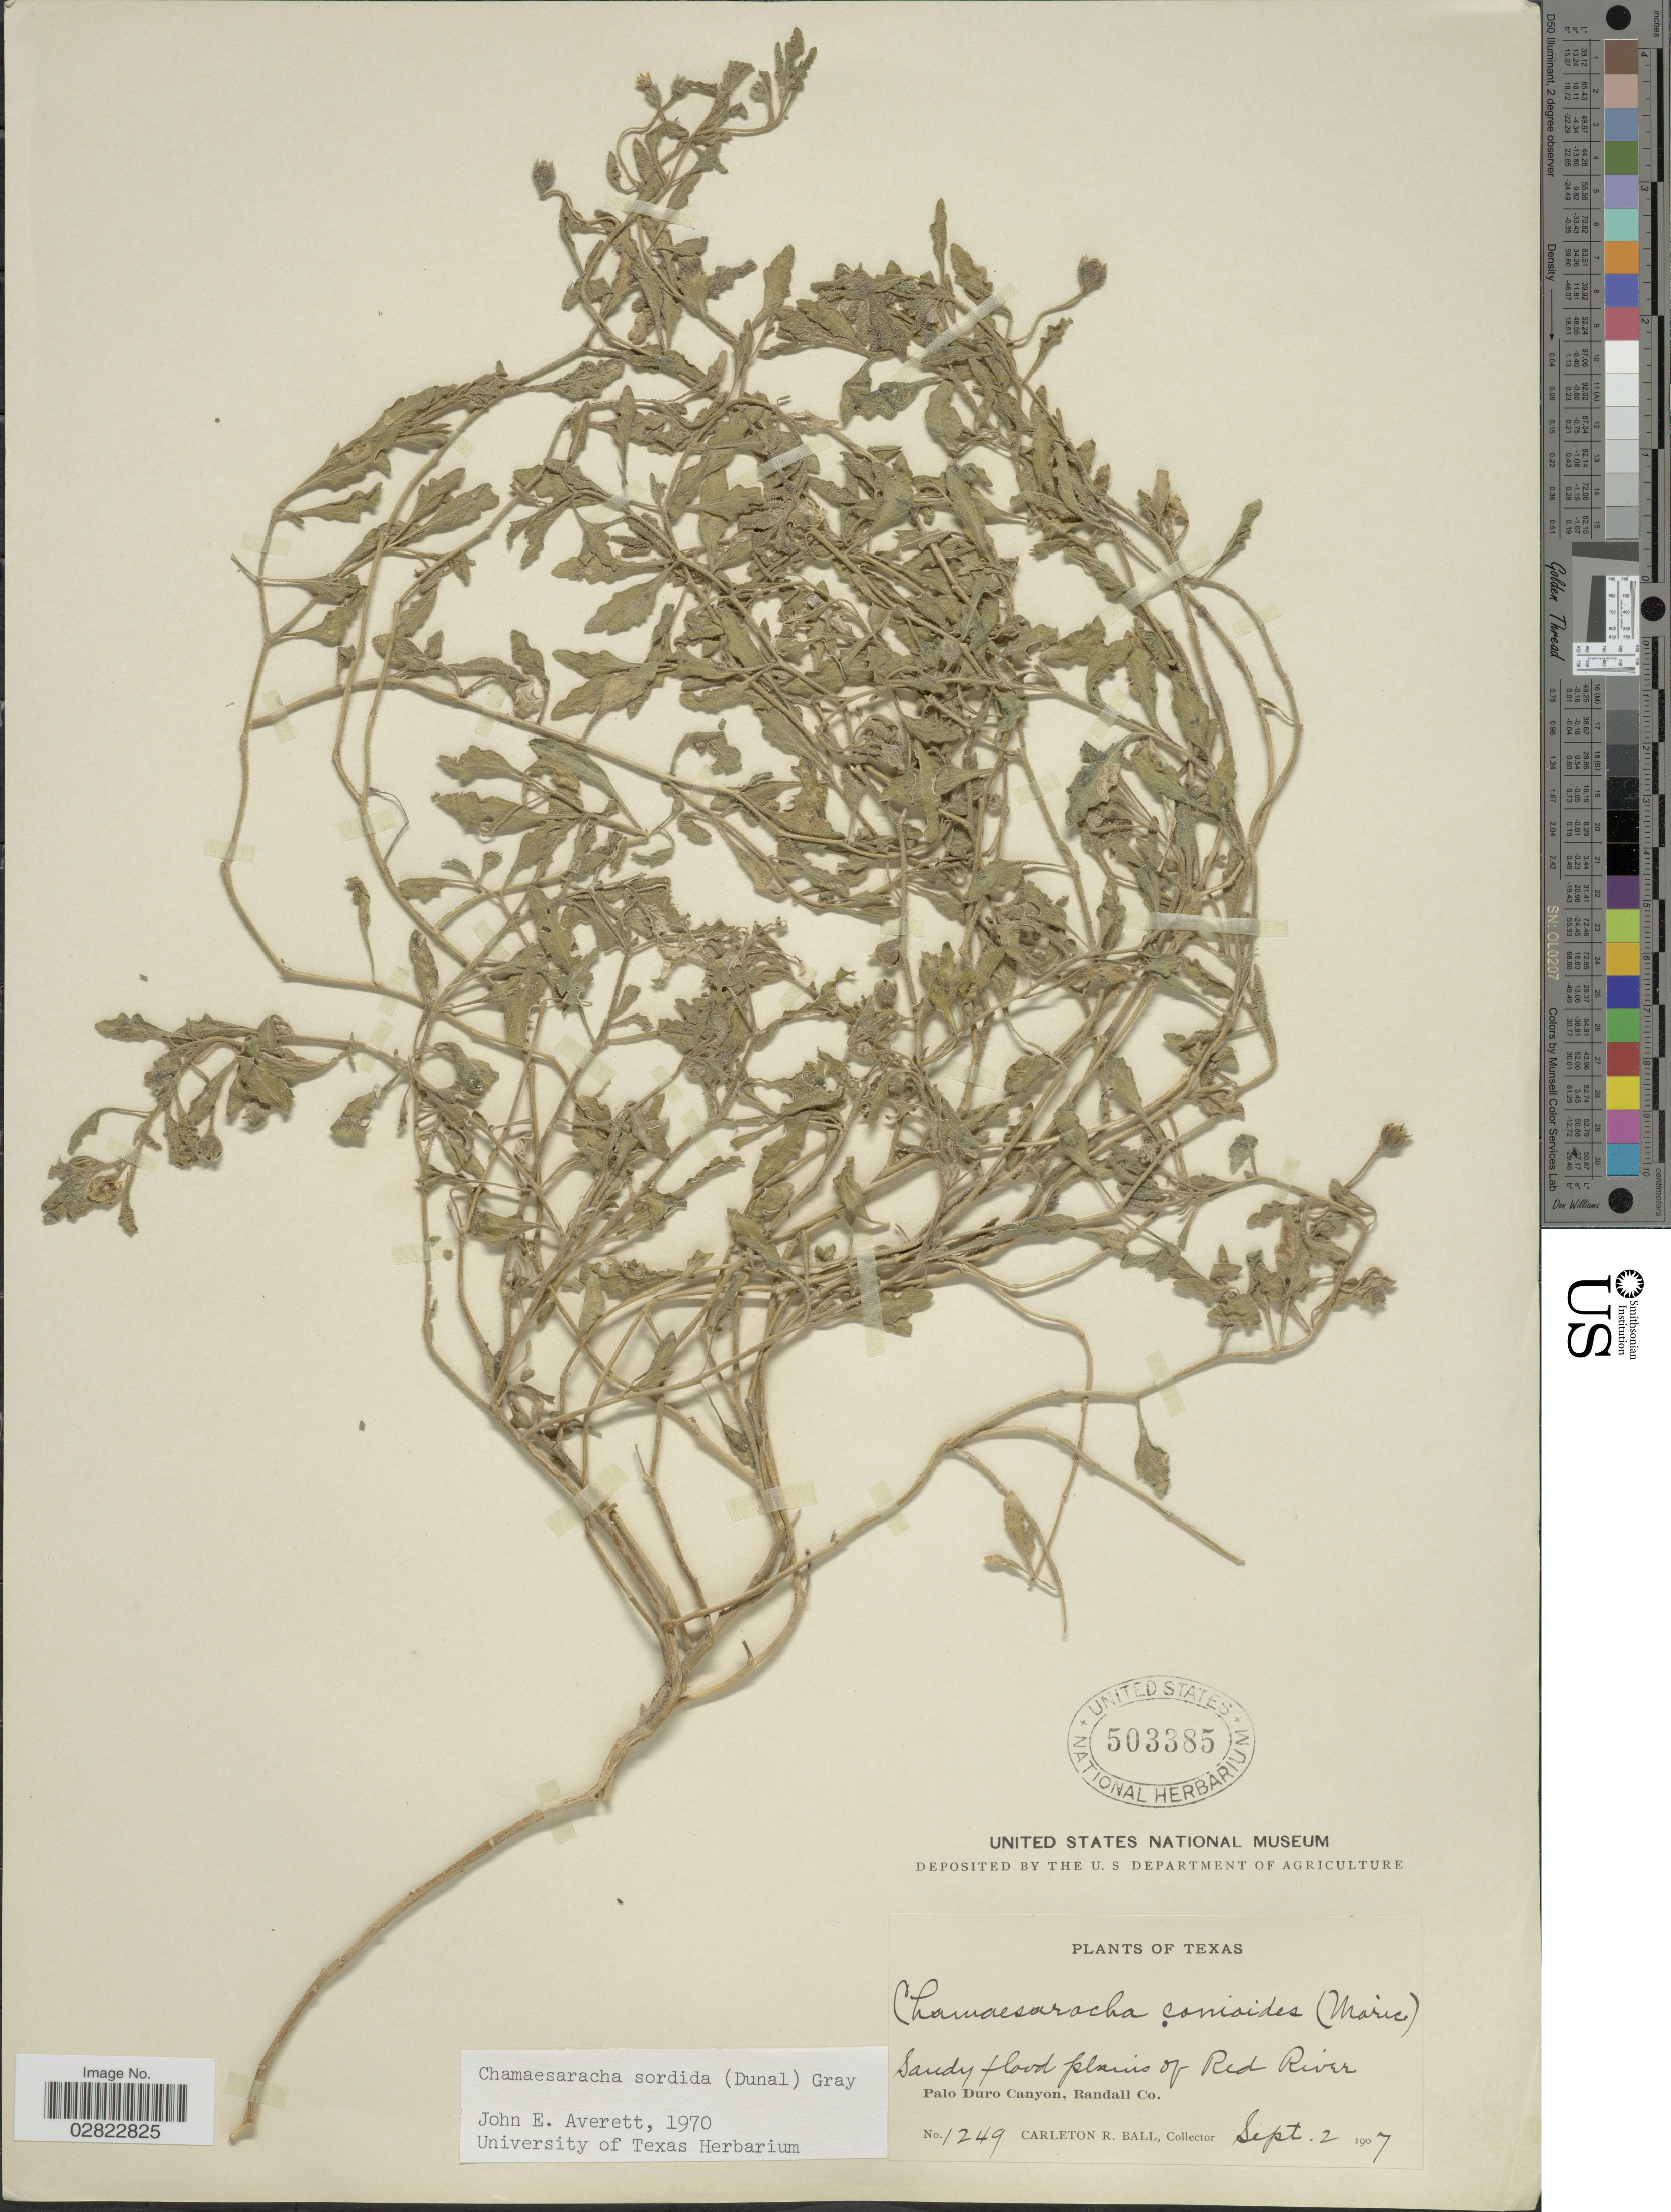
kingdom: Plantae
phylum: Tracheophyta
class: Magnoliopsida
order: Solanales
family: Solanaceae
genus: Chamaesaracha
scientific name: Chamaesaracha sordida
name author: (Dunal) S.F. Gray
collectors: C. R. Ball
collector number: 1249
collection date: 1907-09-02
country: United States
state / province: Texas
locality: Sandy flood plains of Red River, Palo Duro Canyon, Randall Co.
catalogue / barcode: US 503385